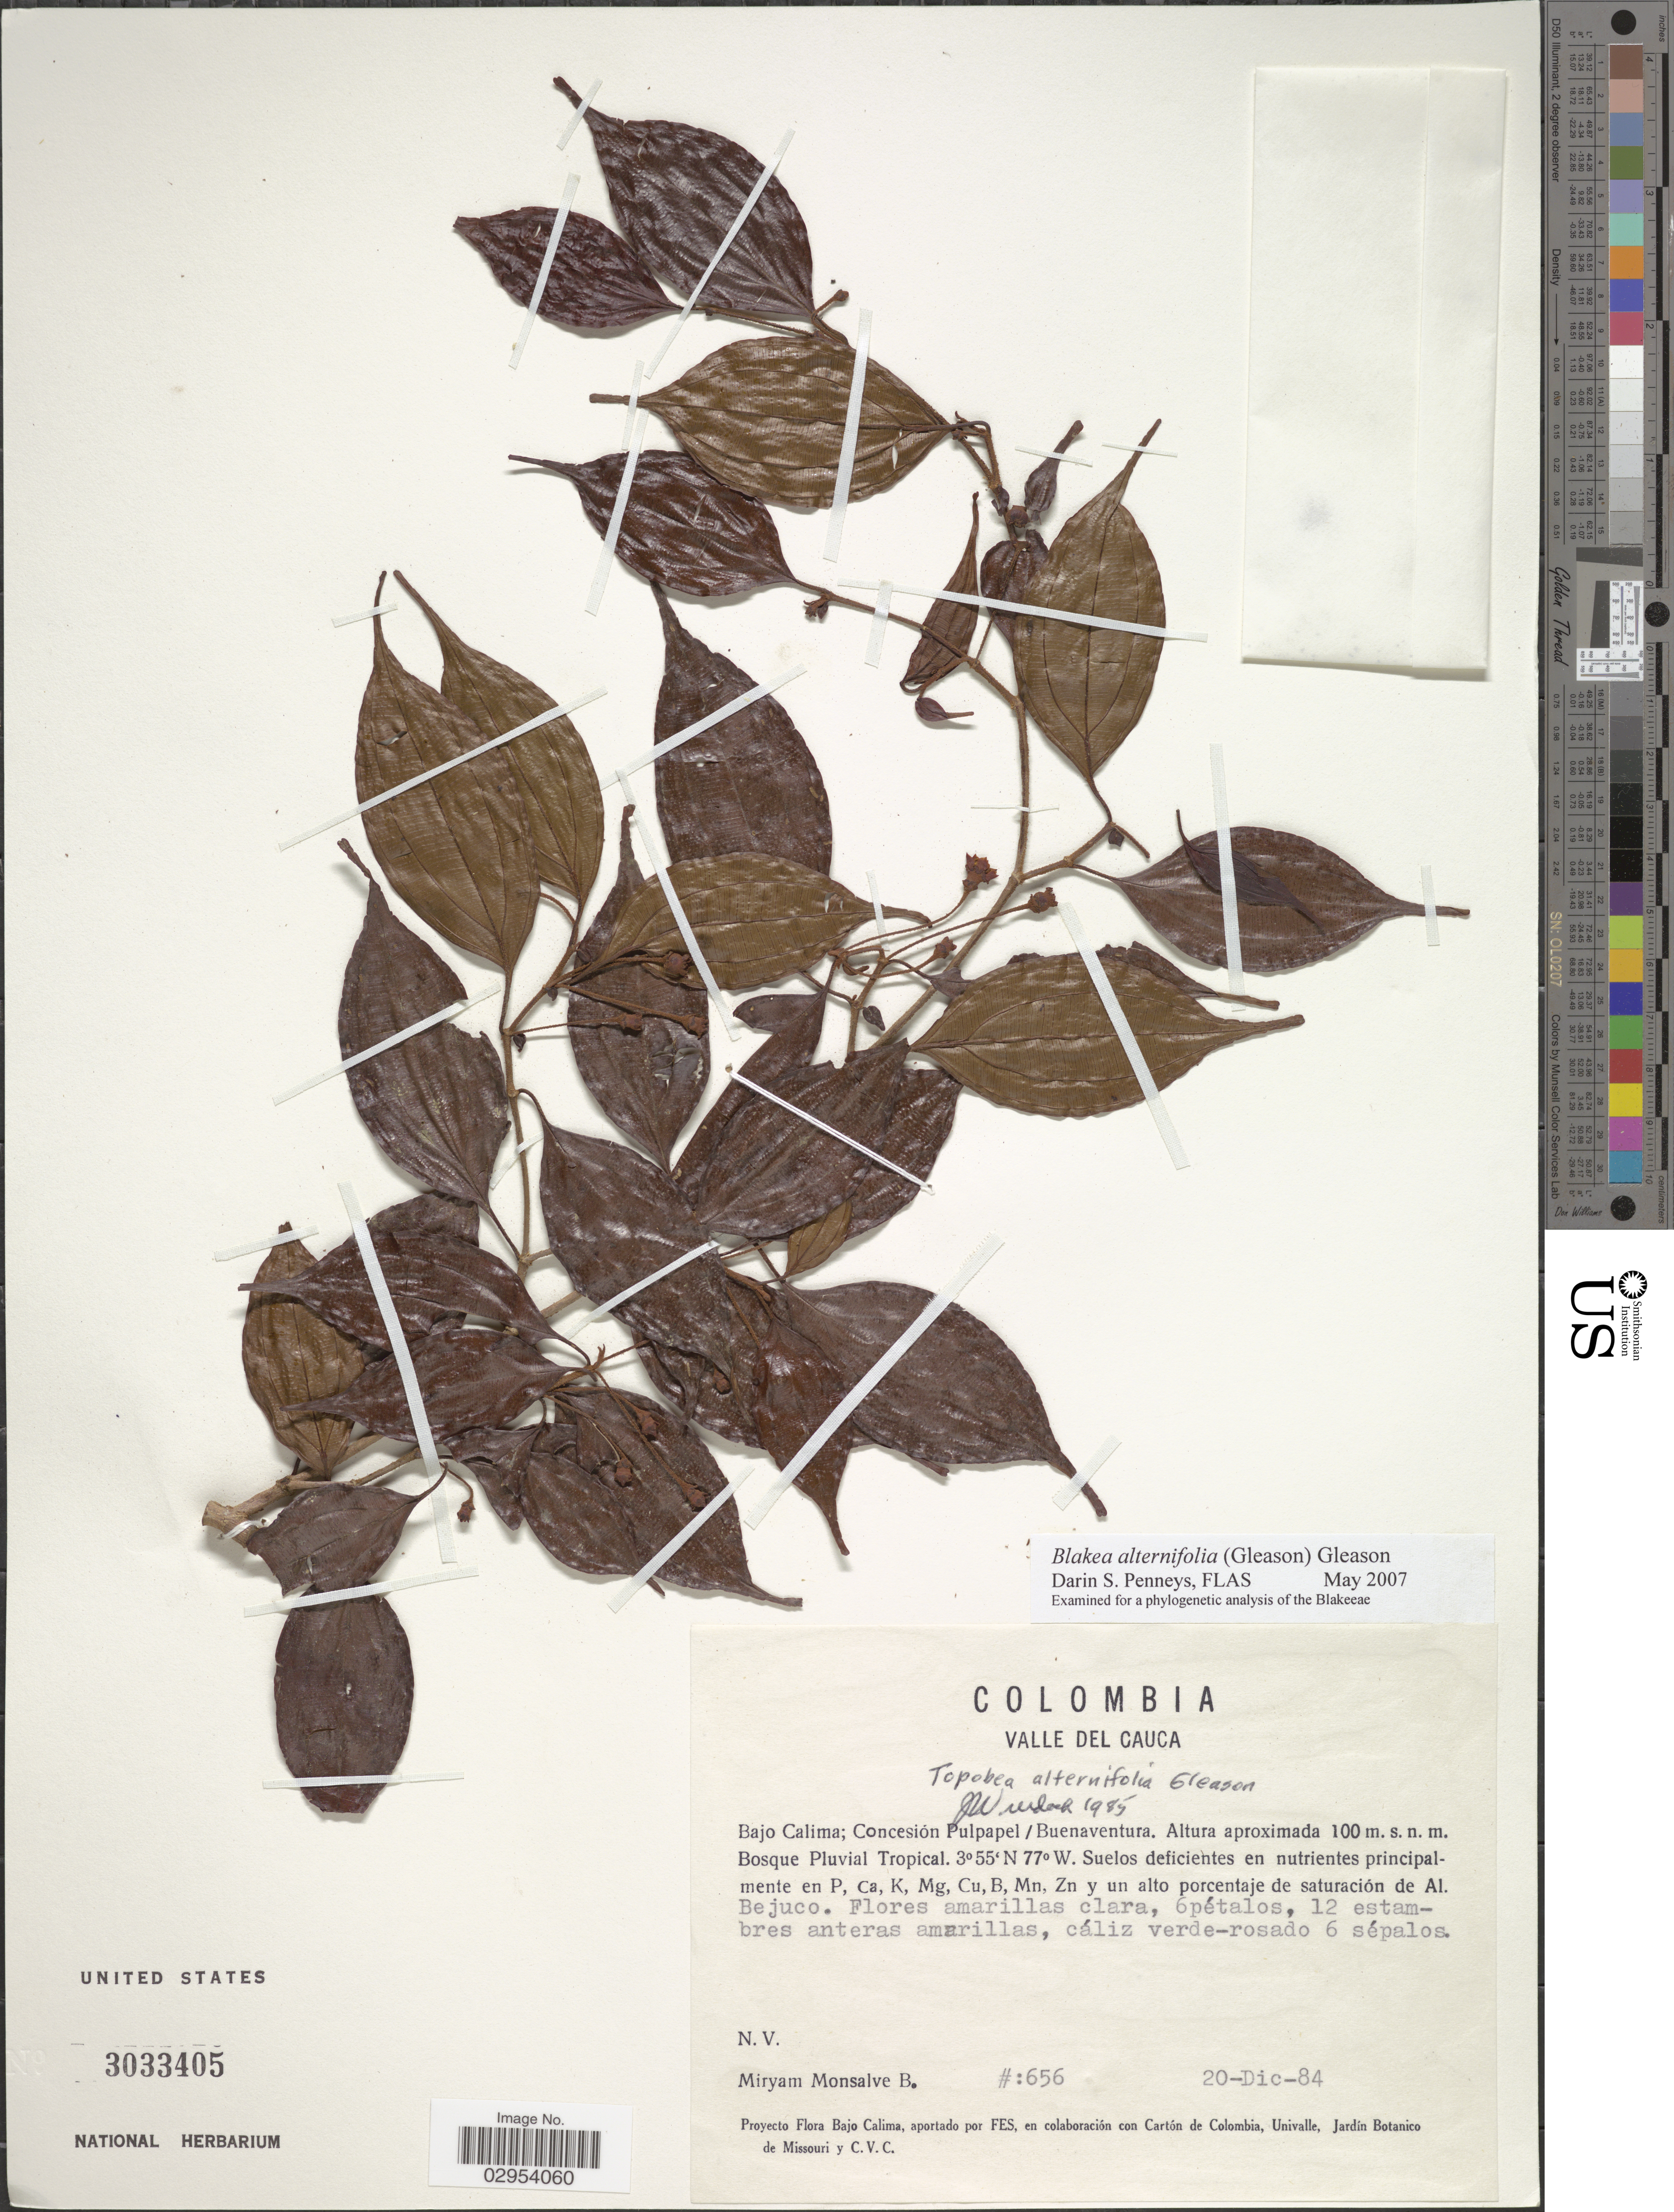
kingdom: Plantae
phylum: Tracheophyta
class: Magnoliopsida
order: Myrtales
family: Melastomataceae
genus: Topobea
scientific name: Topobea anisophylla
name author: Triana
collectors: M. Monsalve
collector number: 656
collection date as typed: Transcribed d/m/y: 20/12/84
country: Colombia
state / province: Valle del Cauca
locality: Bajo Calima; Concessión Pulpapel / Buenaventura.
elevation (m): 100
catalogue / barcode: US 3033405